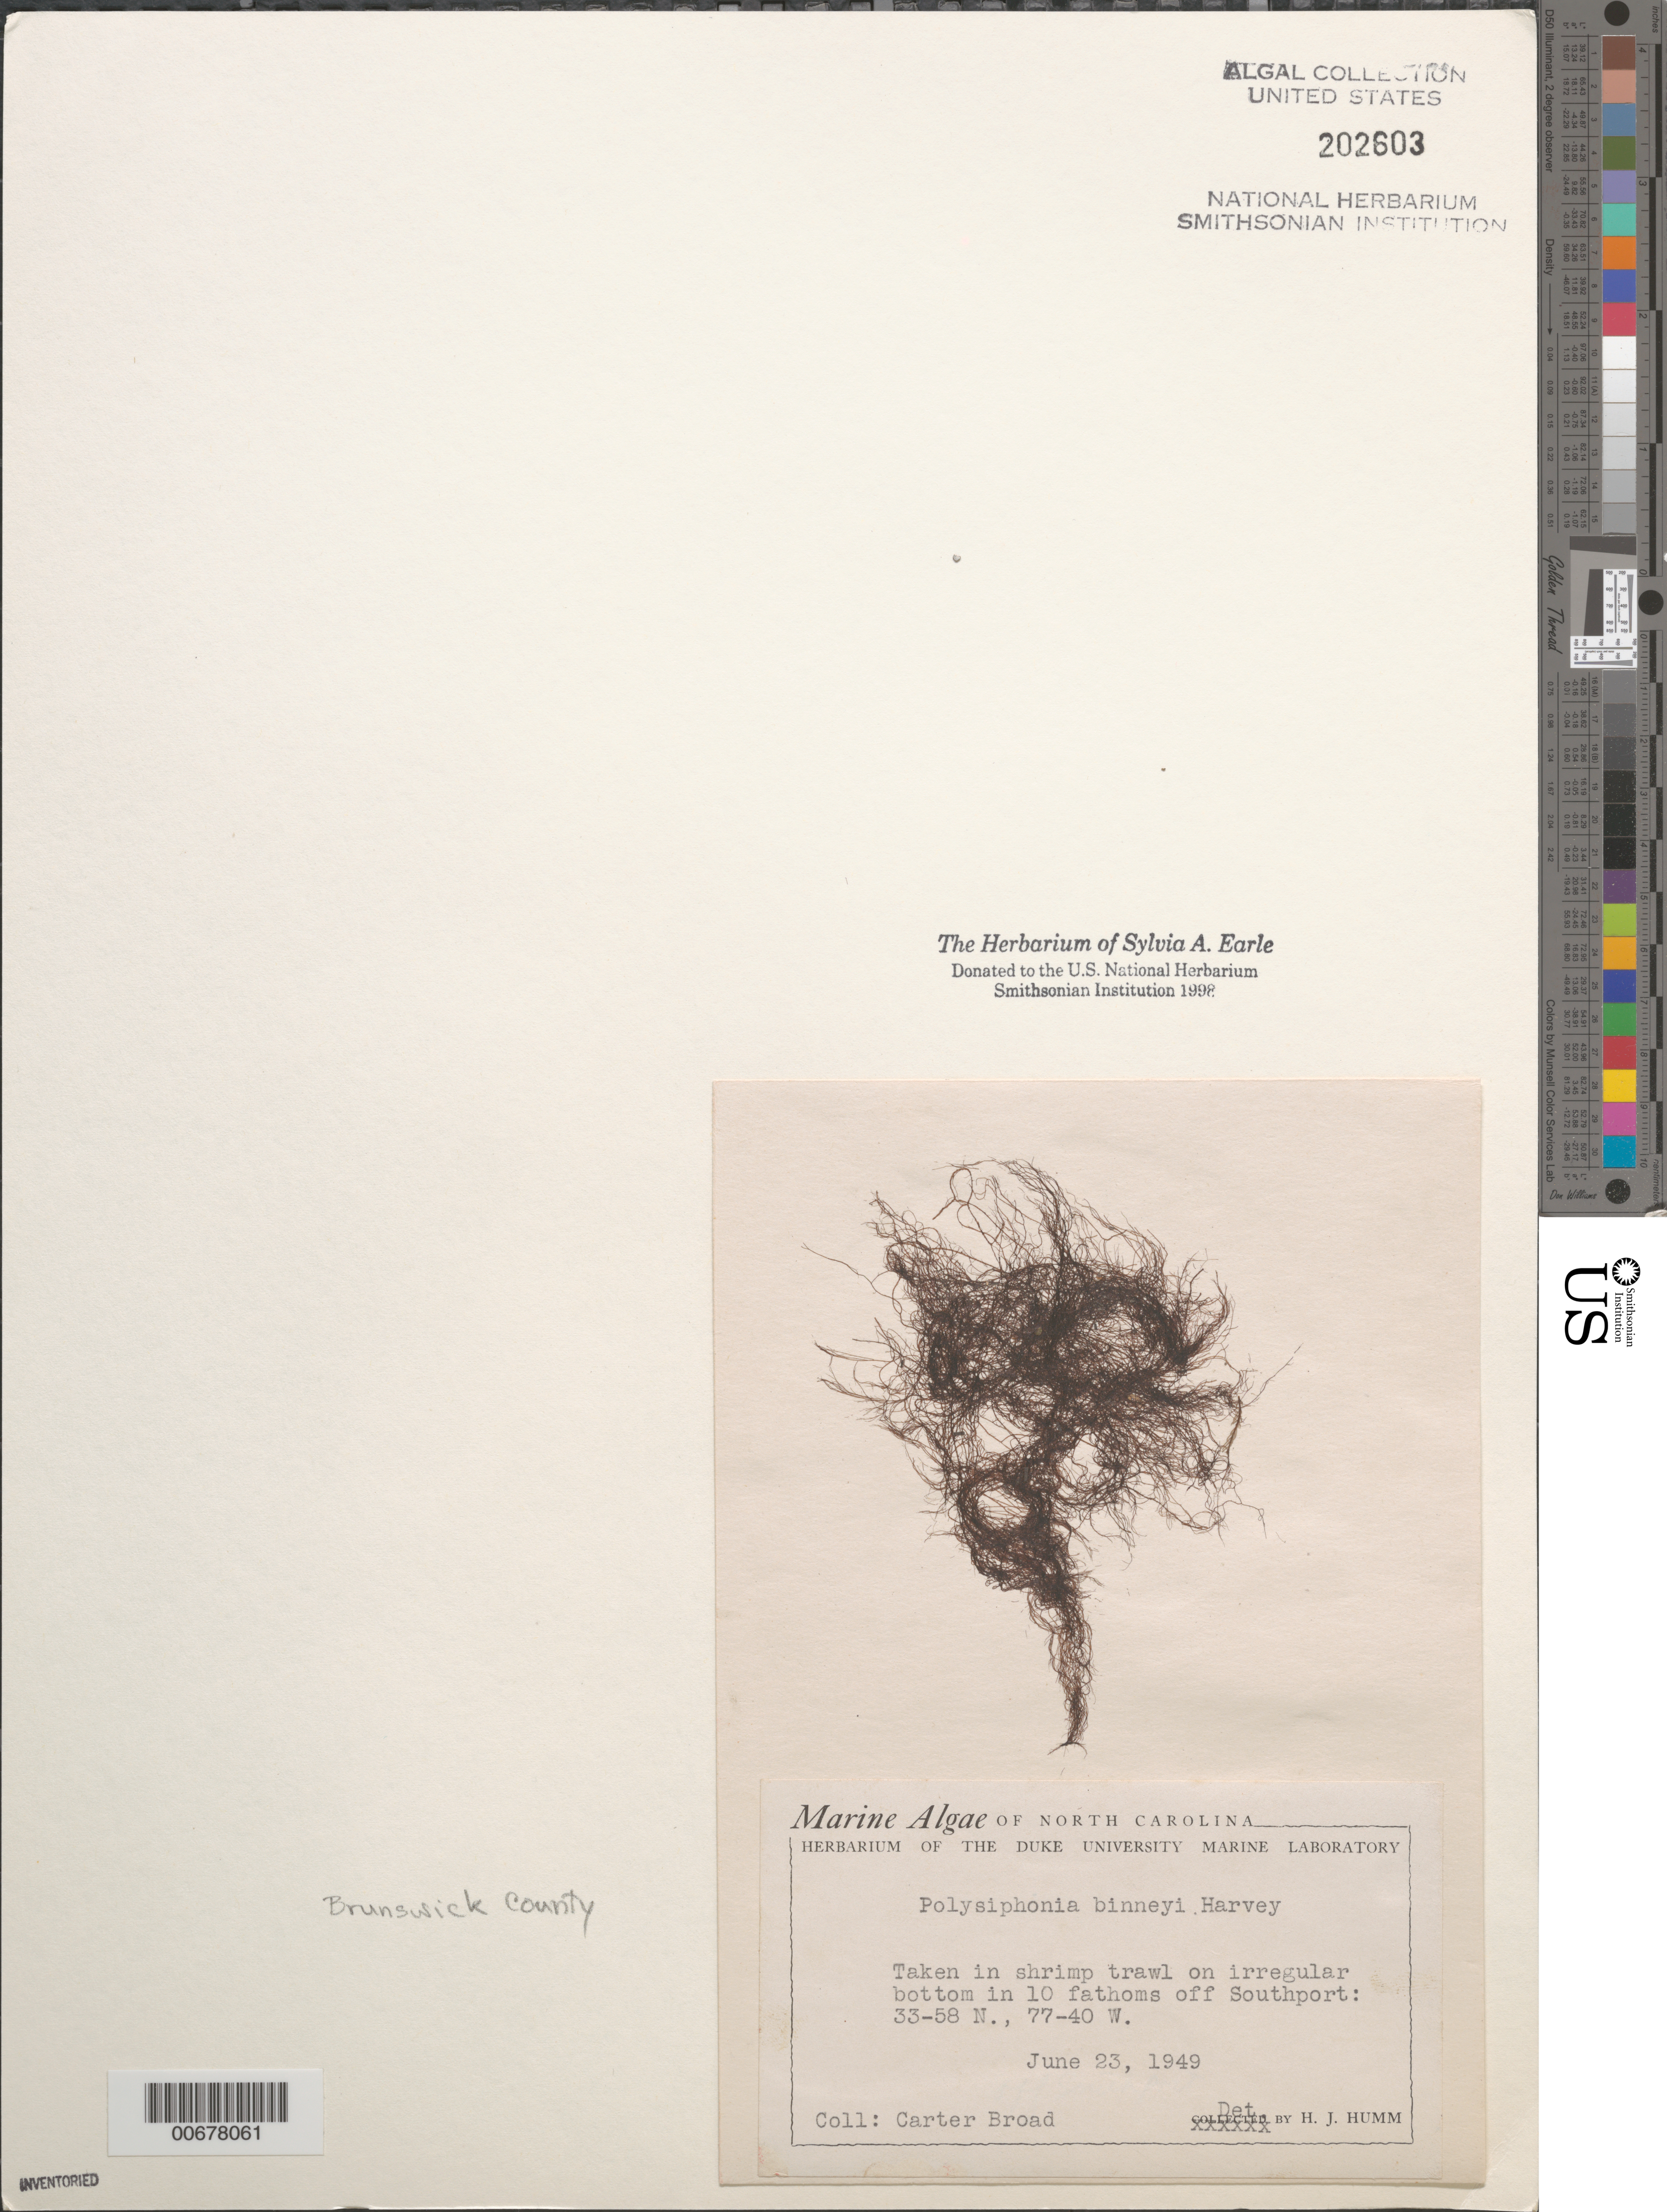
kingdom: Plantae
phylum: Rhodophyta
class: Florideophyceae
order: Ceramiales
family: Rhodomelaceae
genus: Polysiphonia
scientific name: Polysiphonia binneyi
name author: Harv.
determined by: Humm, Harold J.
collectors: C. Broad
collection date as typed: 23 Jun 1949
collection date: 1949-06-23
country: United States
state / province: North Carolina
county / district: Brunswick County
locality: Off Southport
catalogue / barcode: US 202603